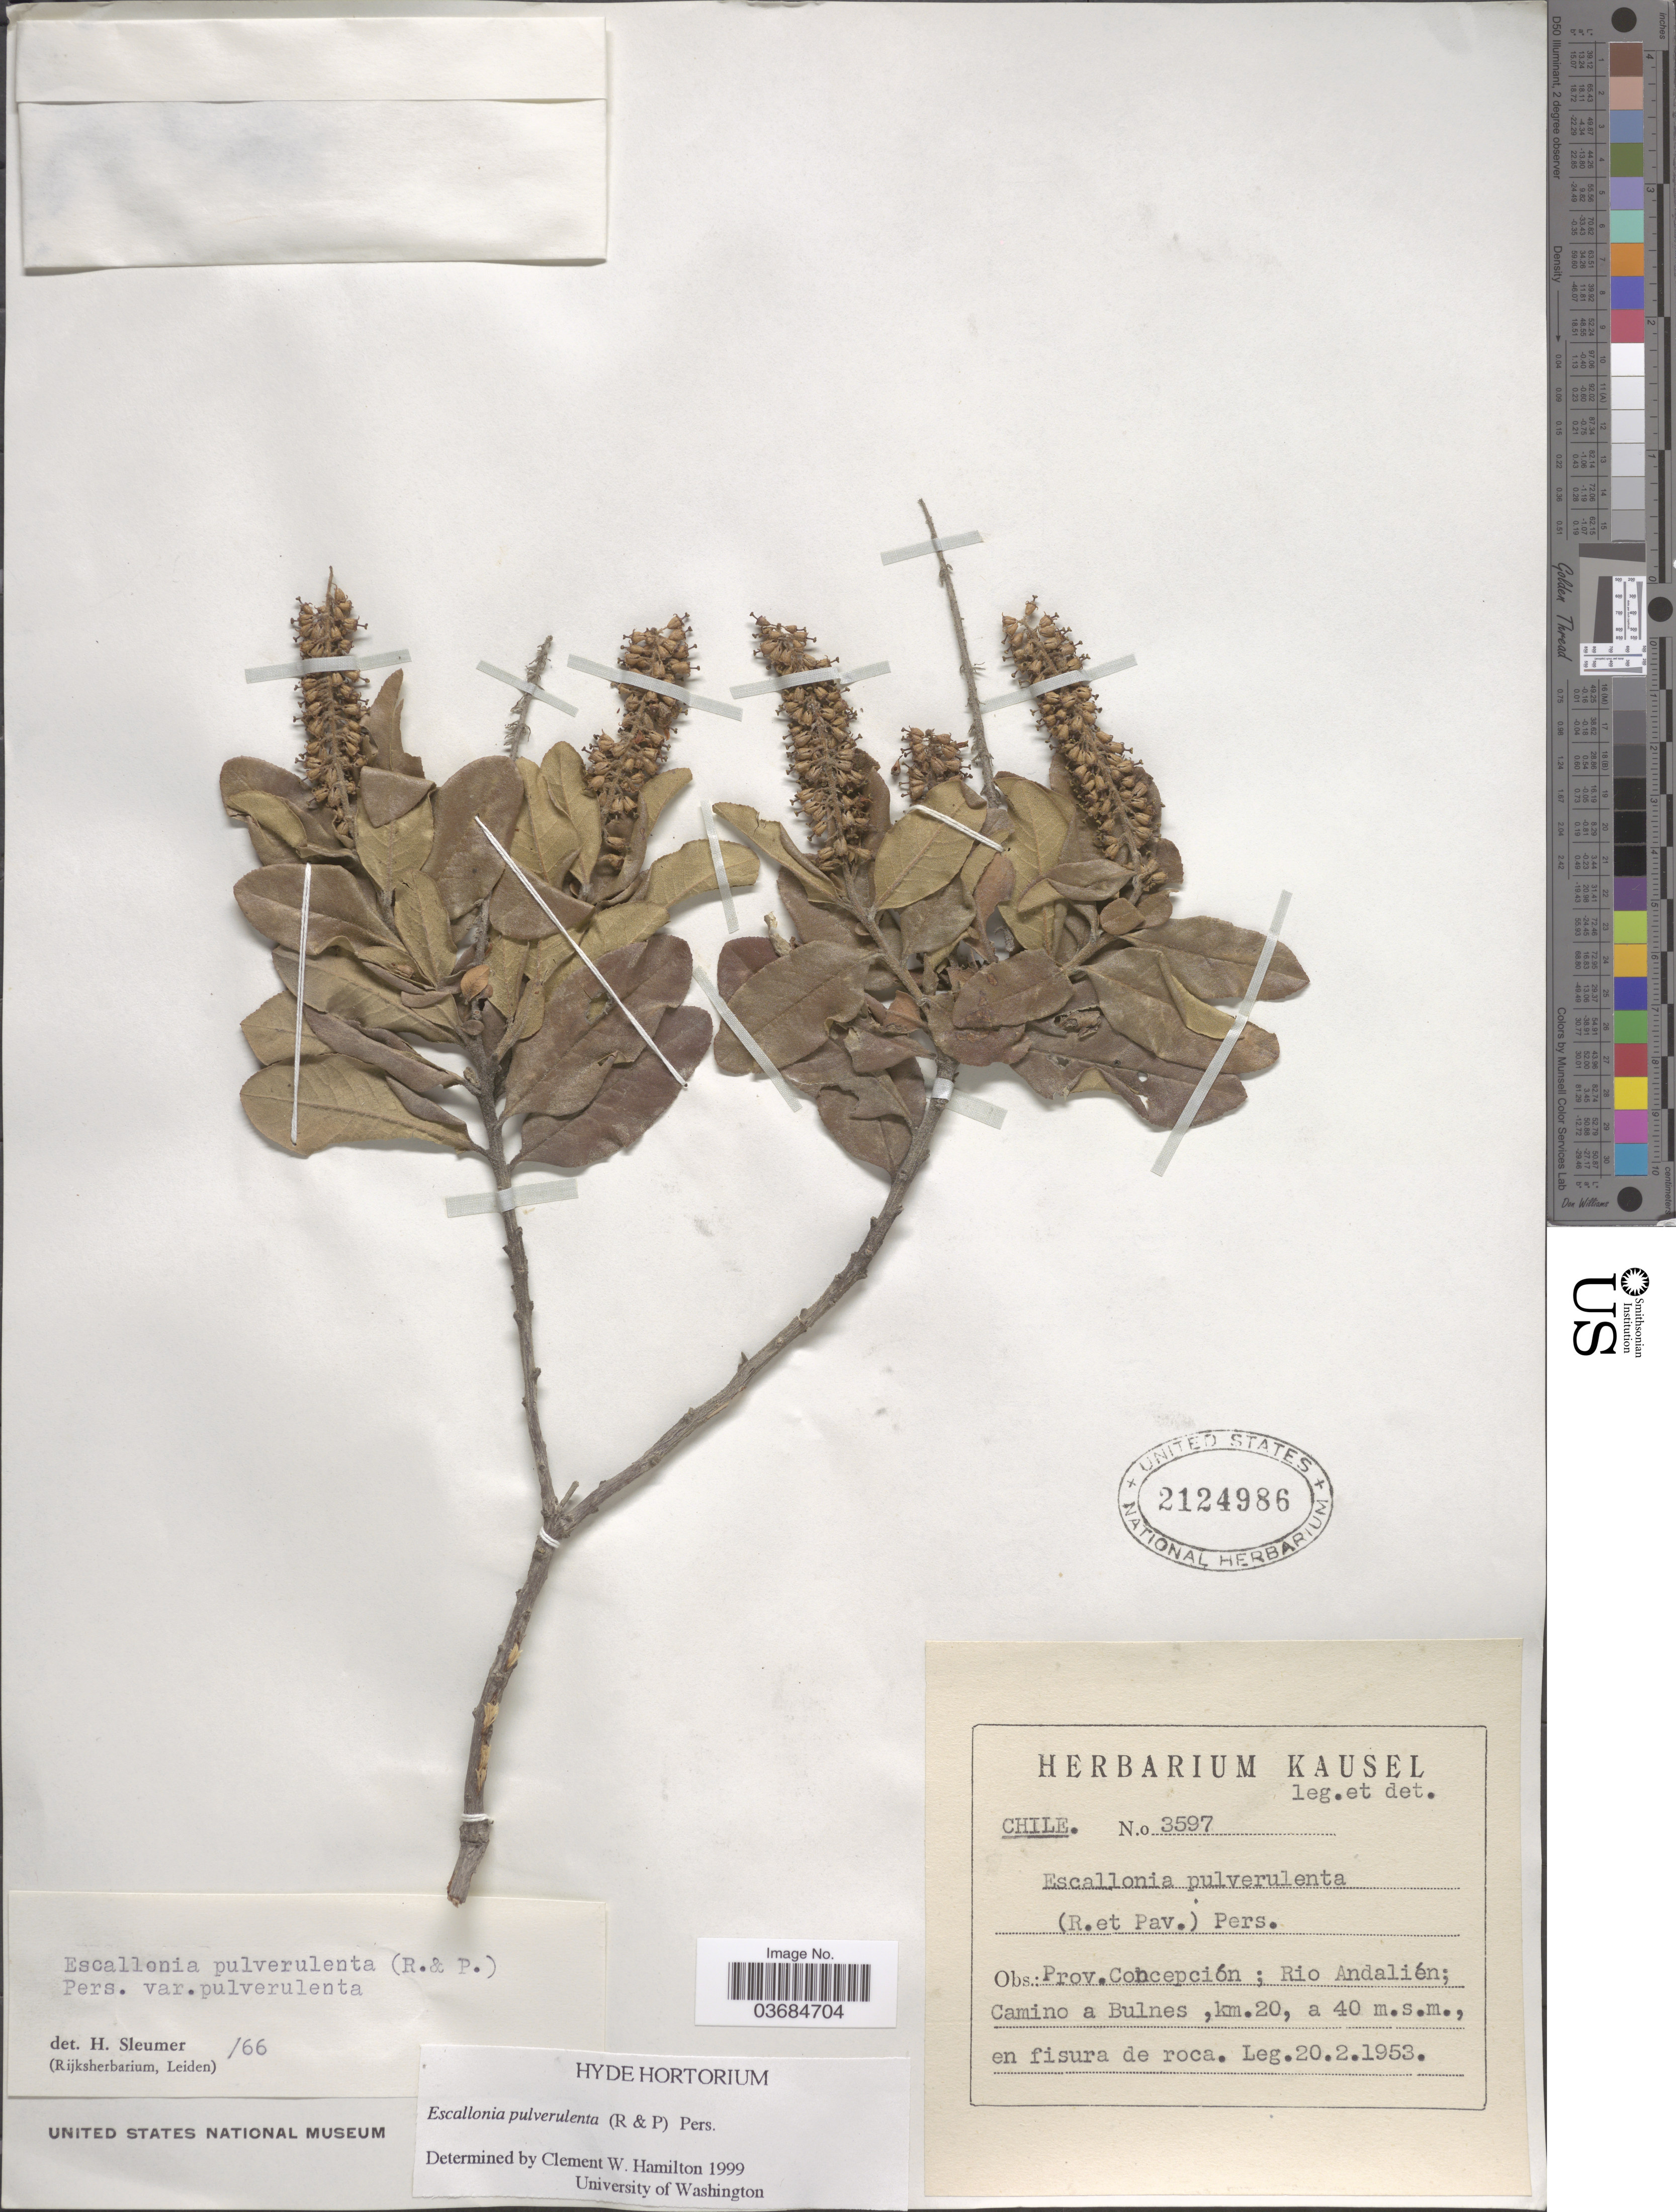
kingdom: Plantae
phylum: Tracheophyta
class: Magnoliopsida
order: Escalloniales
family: Escalloniaceae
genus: Escallonia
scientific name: Escallonia pulverulenta var. pulverulenta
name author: (Ruiz & Pav.) Pers.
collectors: -. Kausel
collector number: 3597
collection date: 1953-02-20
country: Chile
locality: Prov. Concepción; Rio Andalién; Camino a Bulnes, km. 20, en fisura de roca.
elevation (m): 40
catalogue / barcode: US 2124986